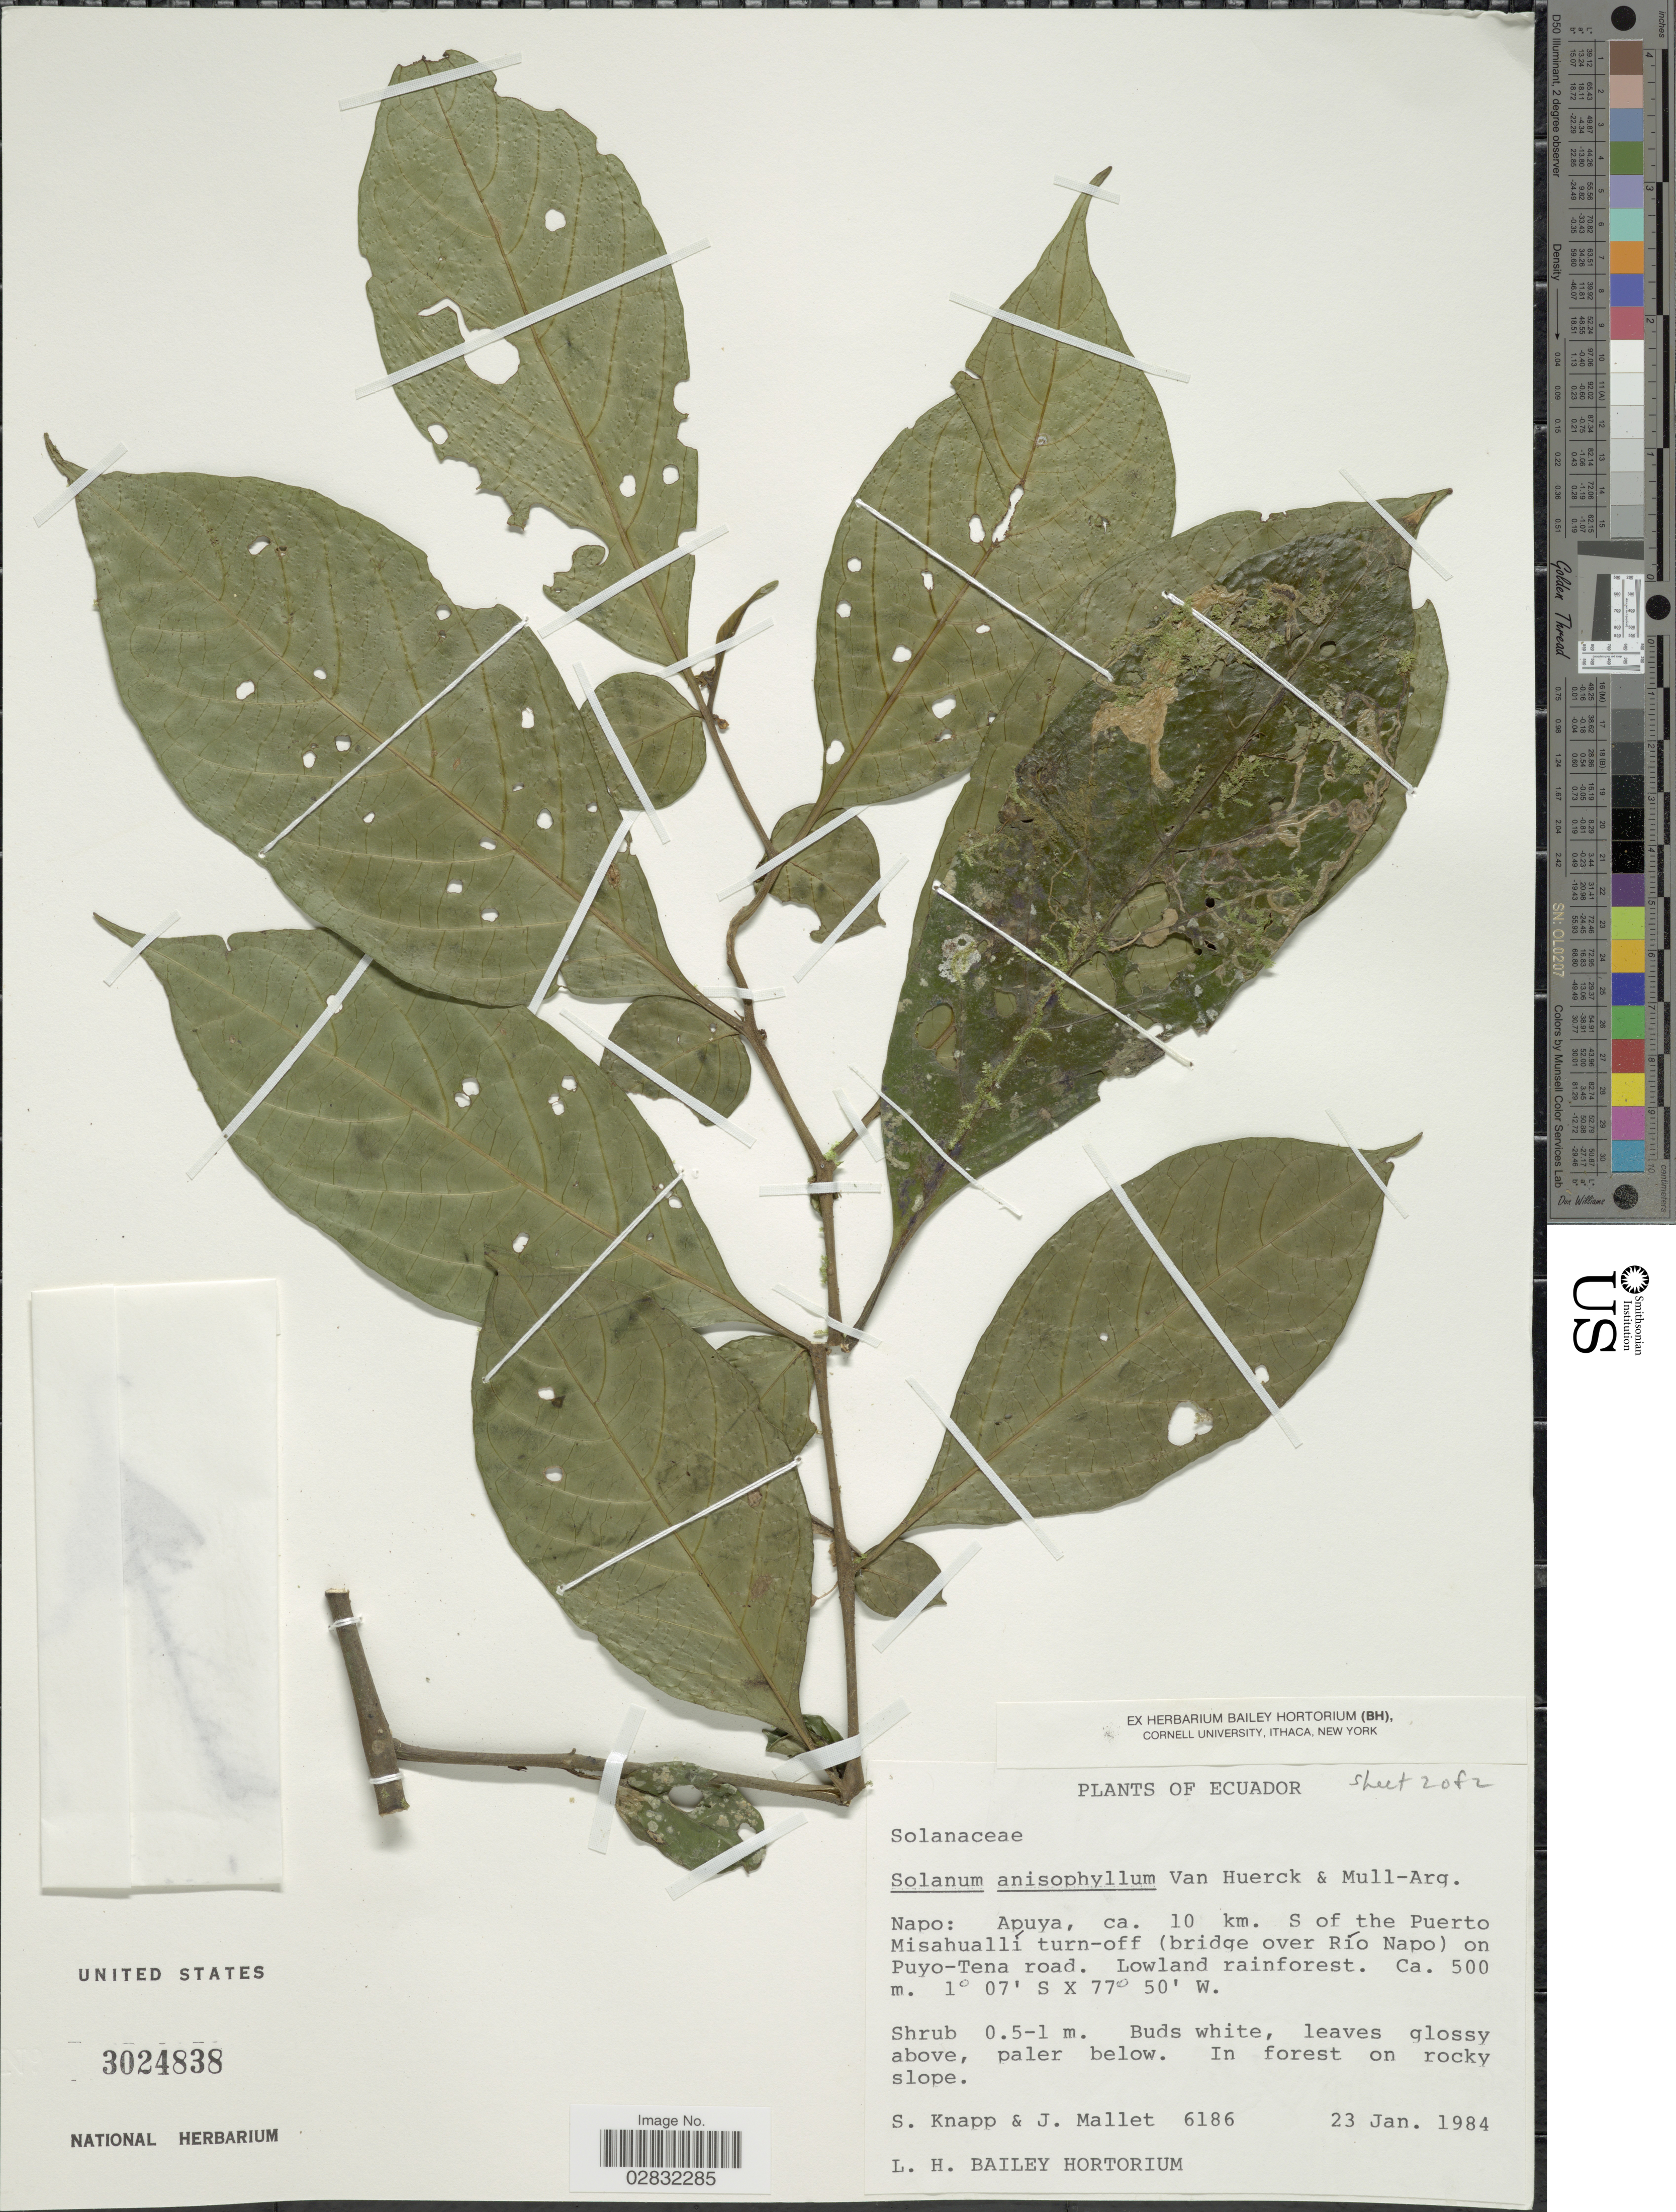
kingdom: Plantae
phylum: Tracheophyta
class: Magnoliopsida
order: Solanales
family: Solanaceae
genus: Solanum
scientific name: Solanum anisophyllum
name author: Elmer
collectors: S. Knapp & J. Mallet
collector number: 6186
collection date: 1984-01-23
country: Ecuador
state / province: Napo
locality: Napo: Apuya, ca. 10 km. S of the Puerto Misahuallí turn-off (bridge over Río Napo) on Puyo-Tena road, Lowland rainforest.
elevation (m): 500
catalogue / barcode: US 3024838